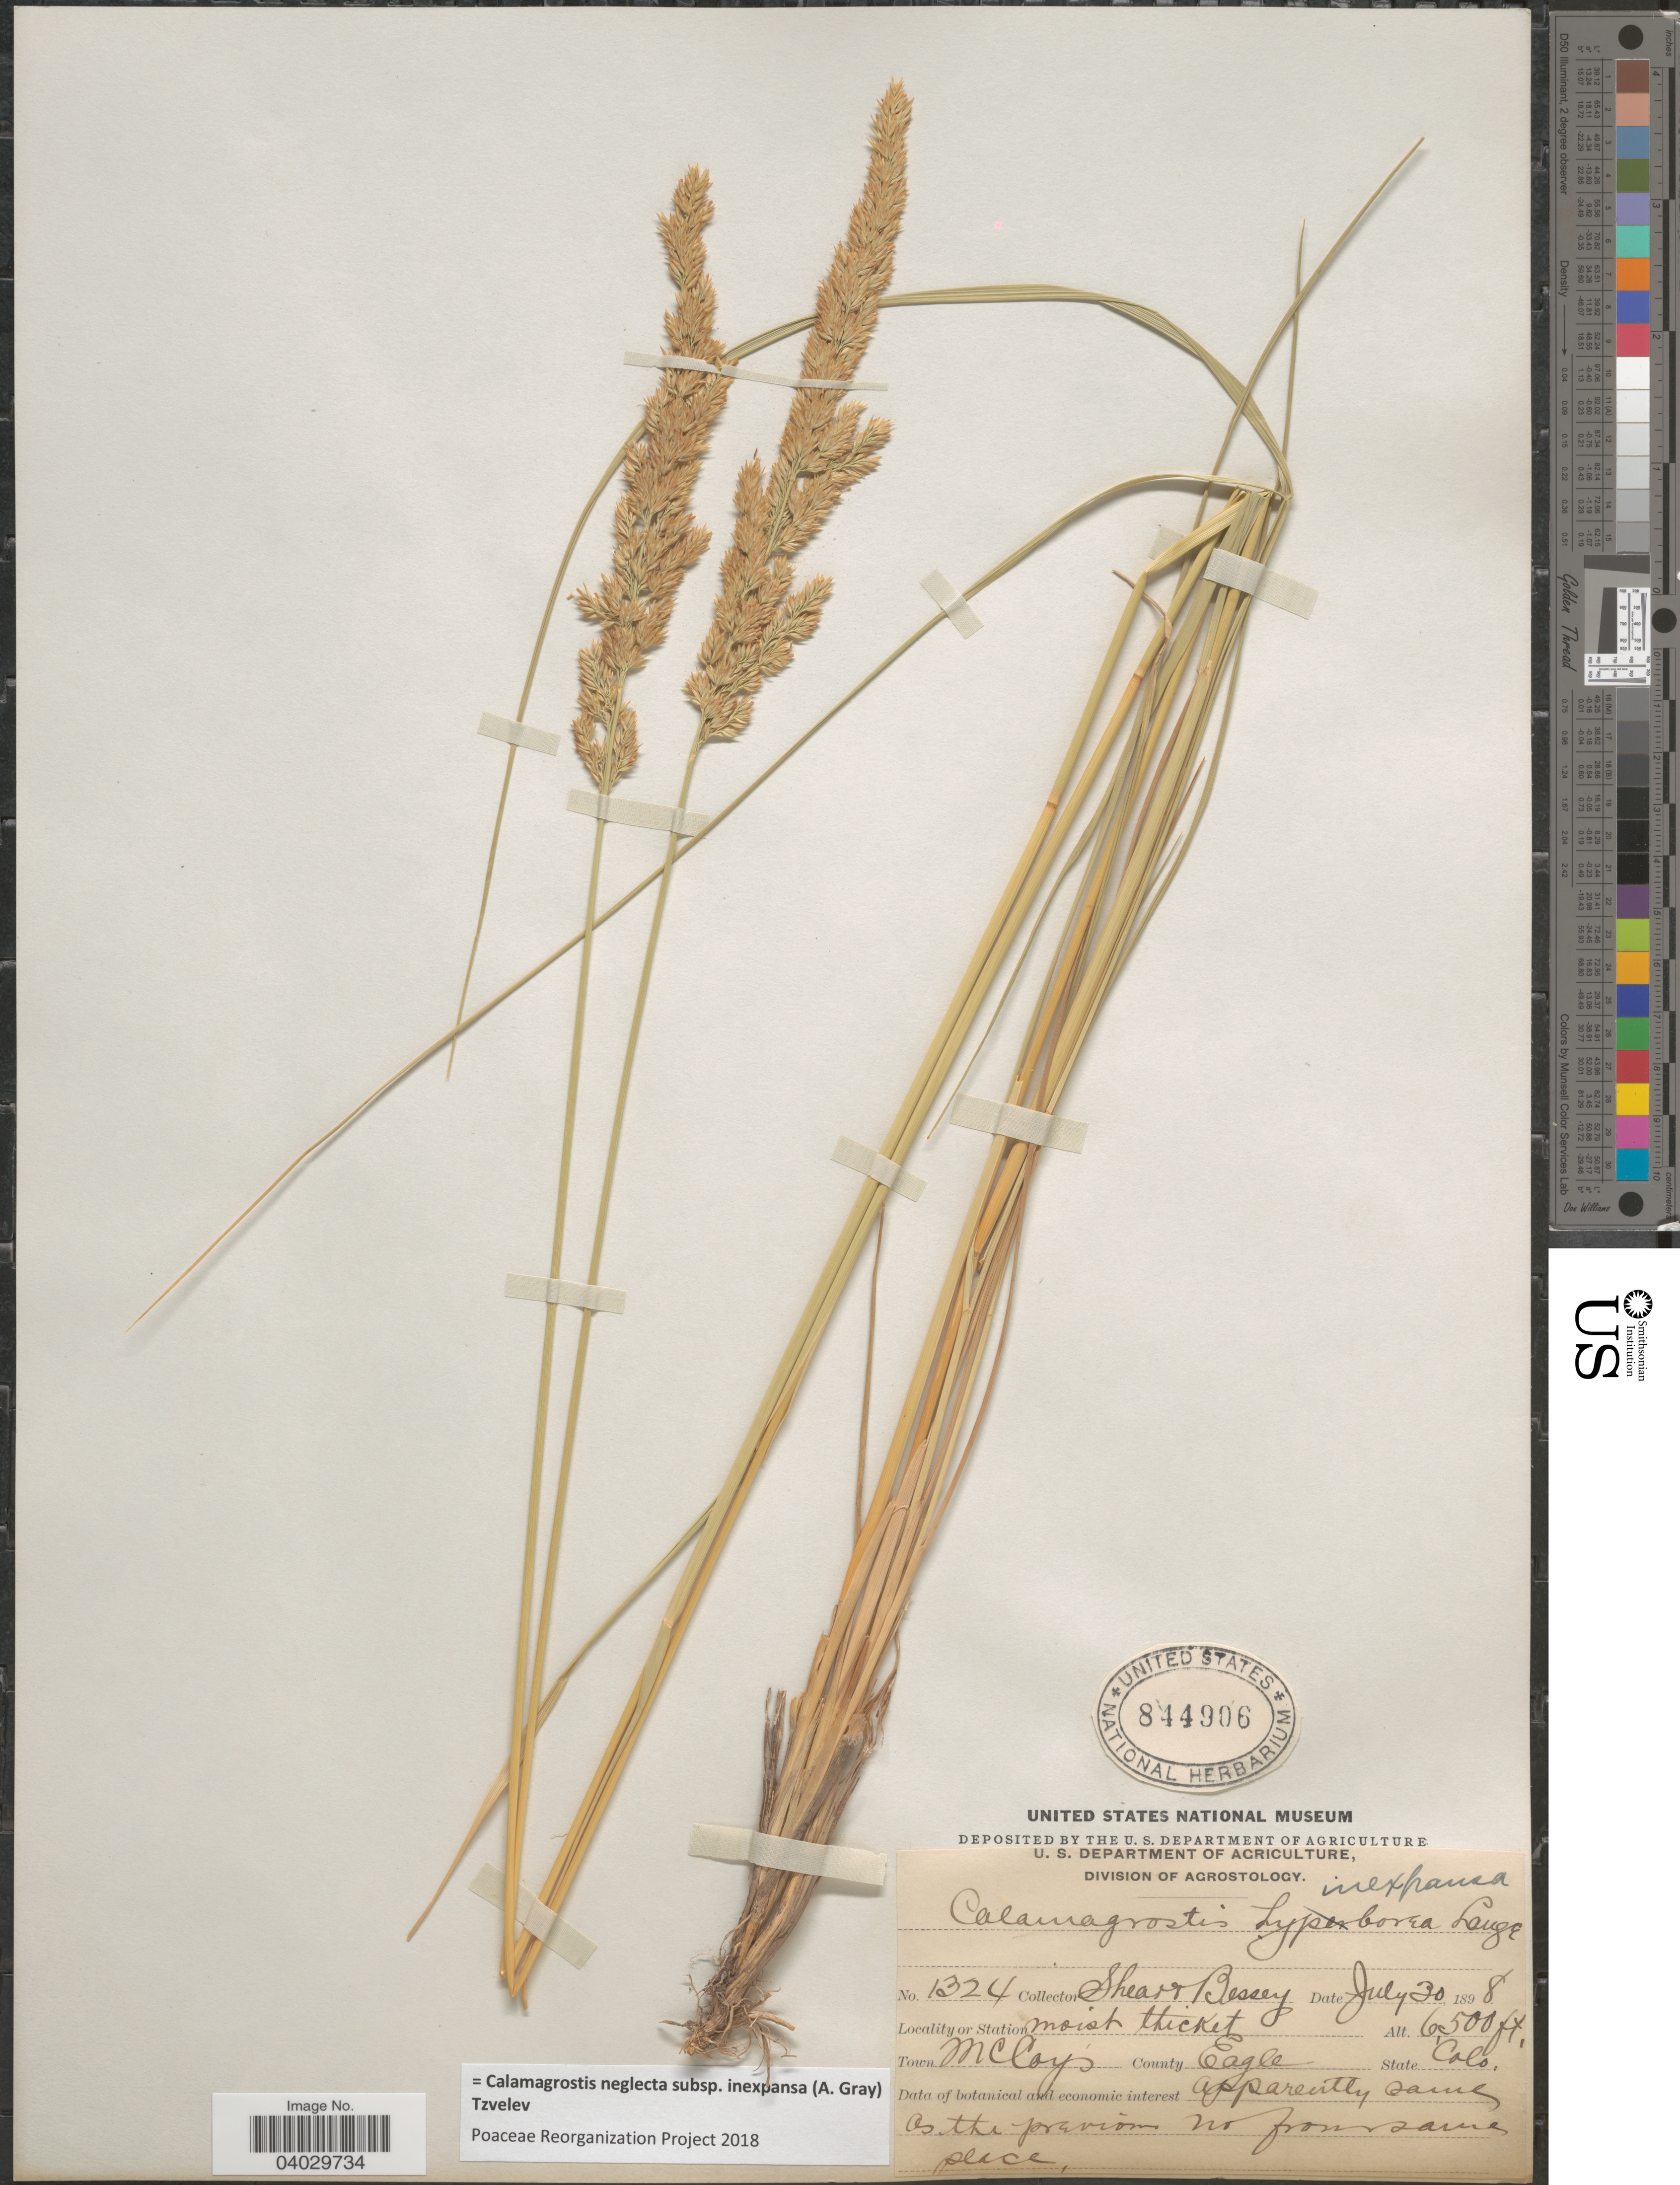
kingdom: Plantae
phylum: Tracheophyta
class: Liliopsida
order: Poales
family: Poaceae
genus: Calamagrostis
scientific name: Calamagrostis neglecta subsp. inexpansa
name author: (A. Gray) Tzvelev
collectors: -- Shear & -. Bessey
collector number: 1324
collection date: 1898-07-30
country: United States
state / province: Colorado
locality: Rock Creek. Town McCoy. County Eagle.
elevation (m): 1981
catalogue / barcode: US 844906